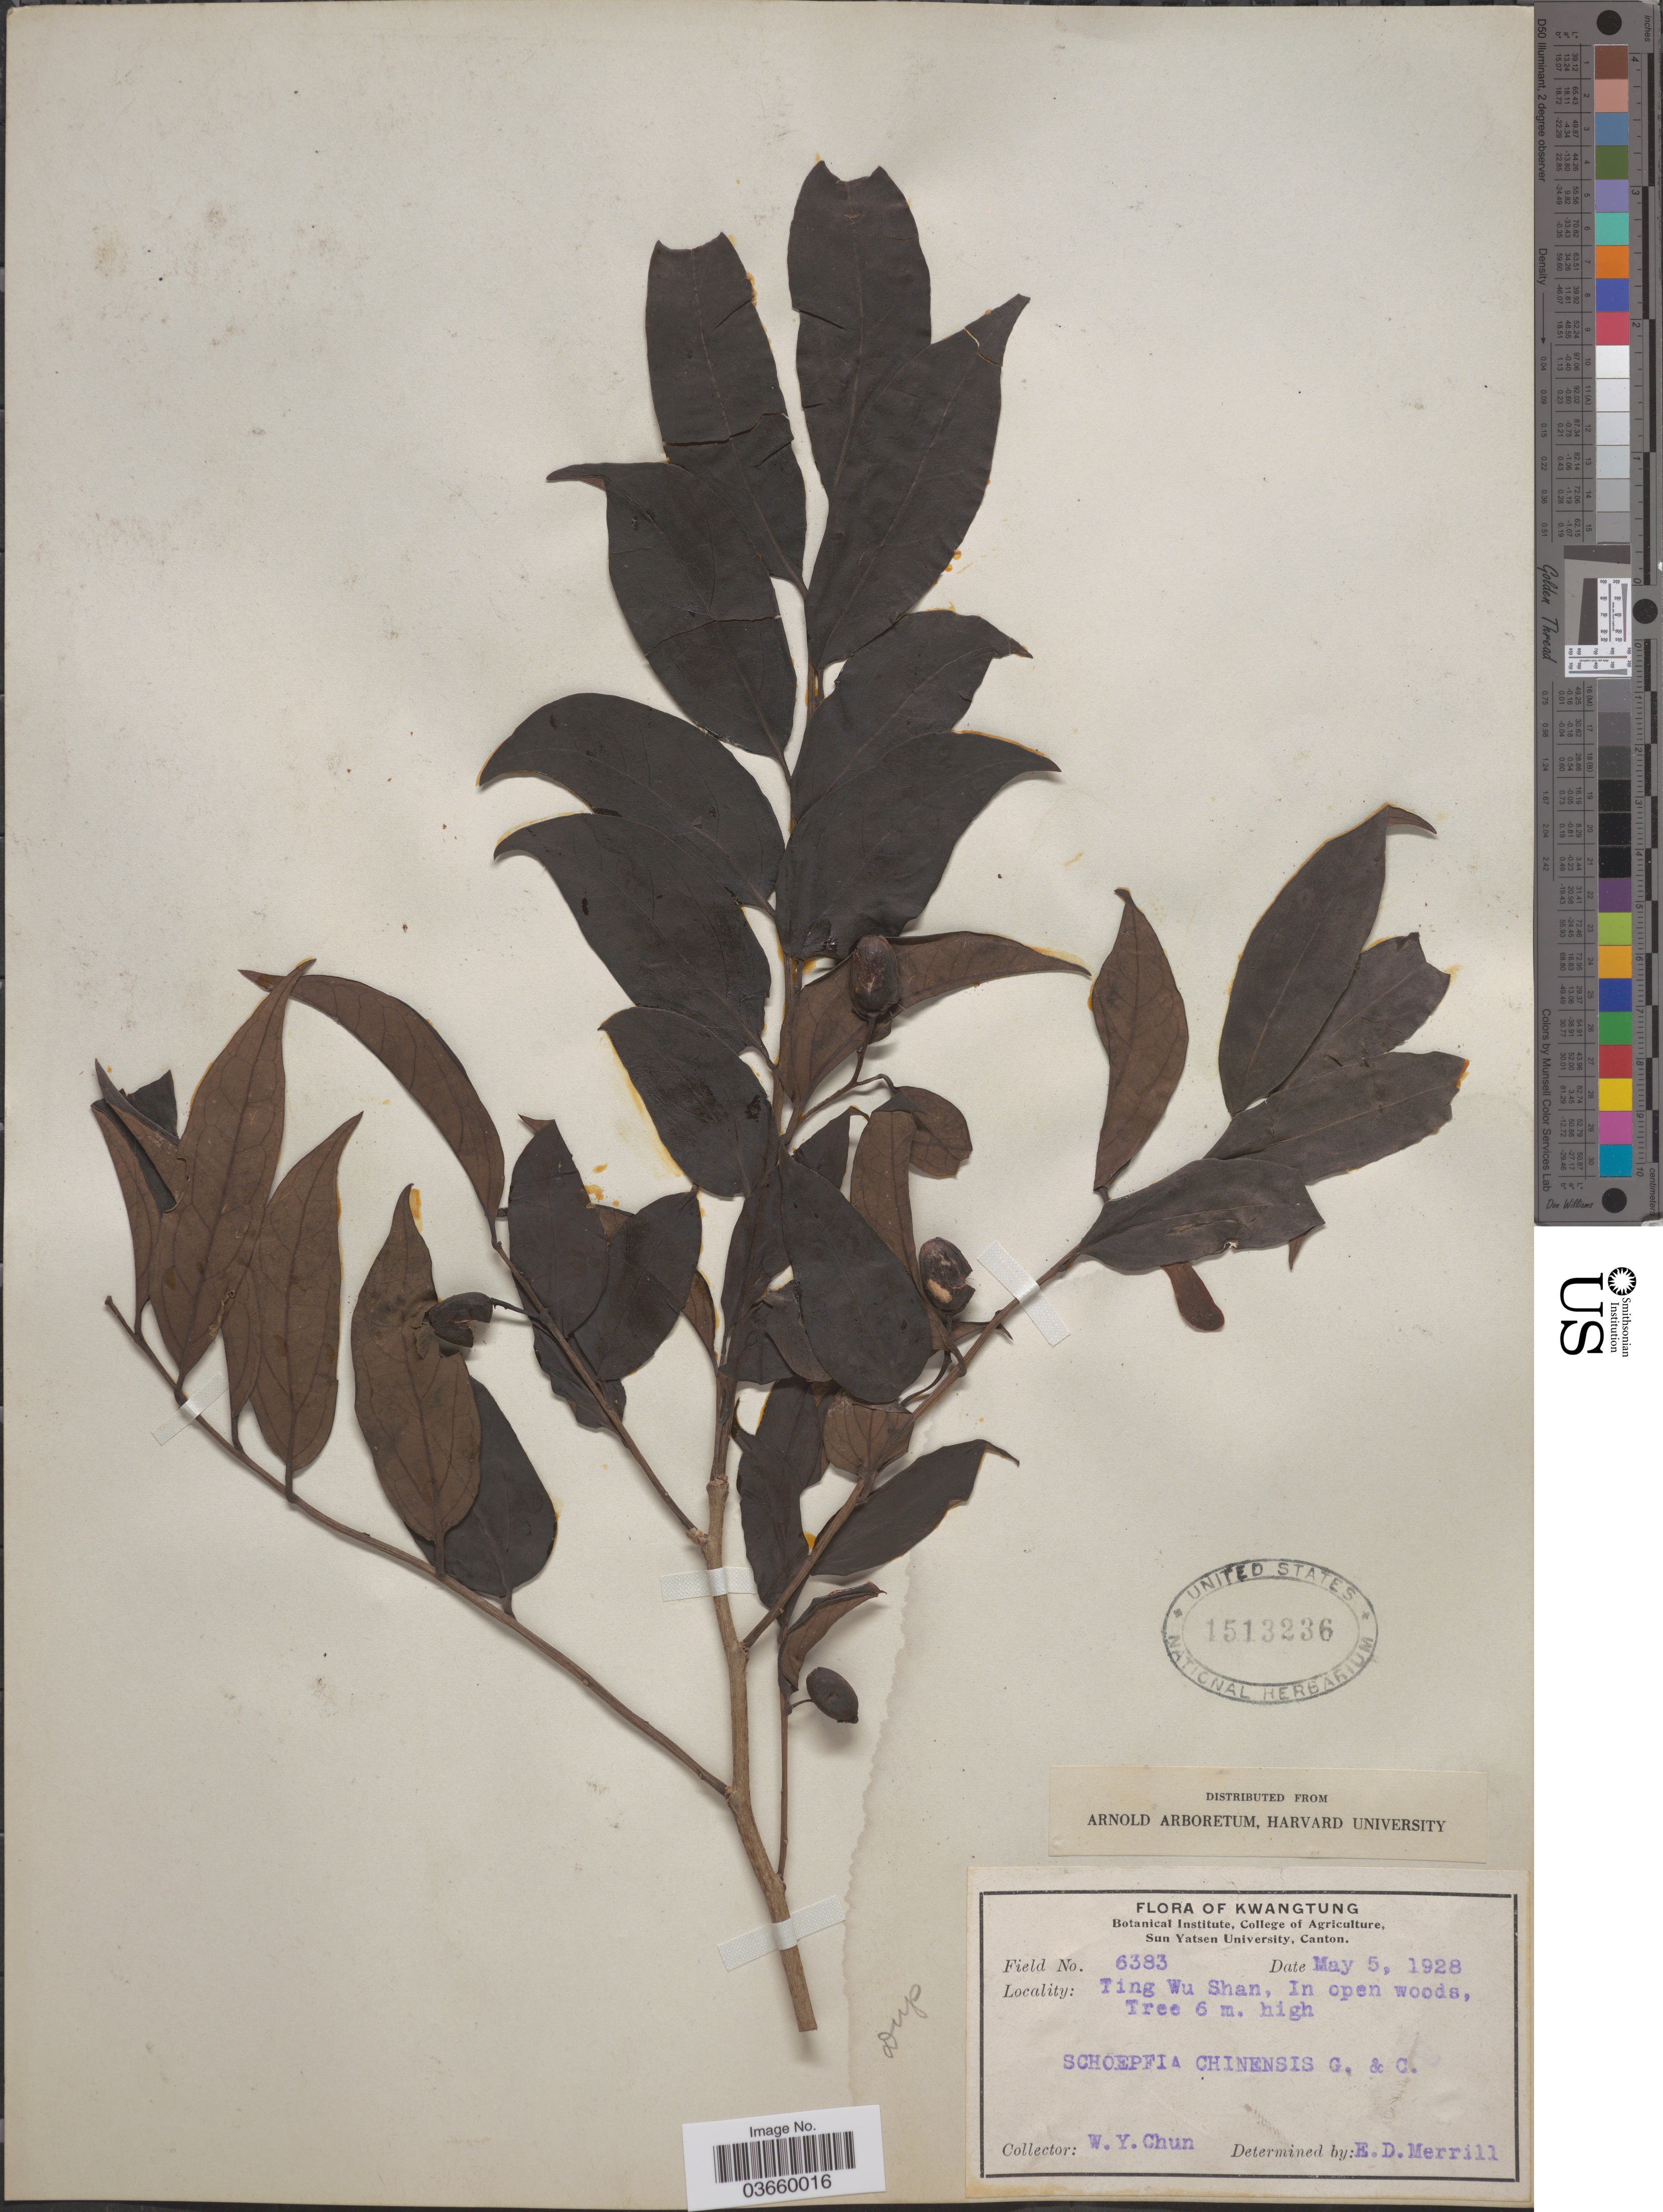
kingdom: Plantae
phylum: Tracheophyta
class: Magnoliopsida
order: Santalales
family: Schoepfiaceae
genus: Schoepfia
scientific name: Schoepfia chinensis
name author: Gardner & Champ.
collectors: W. Y. Chun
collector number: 6383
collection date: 1928-05-05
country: China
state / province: Guangdong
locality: Kwangtung. Ting Wu Shan, In open woods.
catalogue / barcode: US 1513236